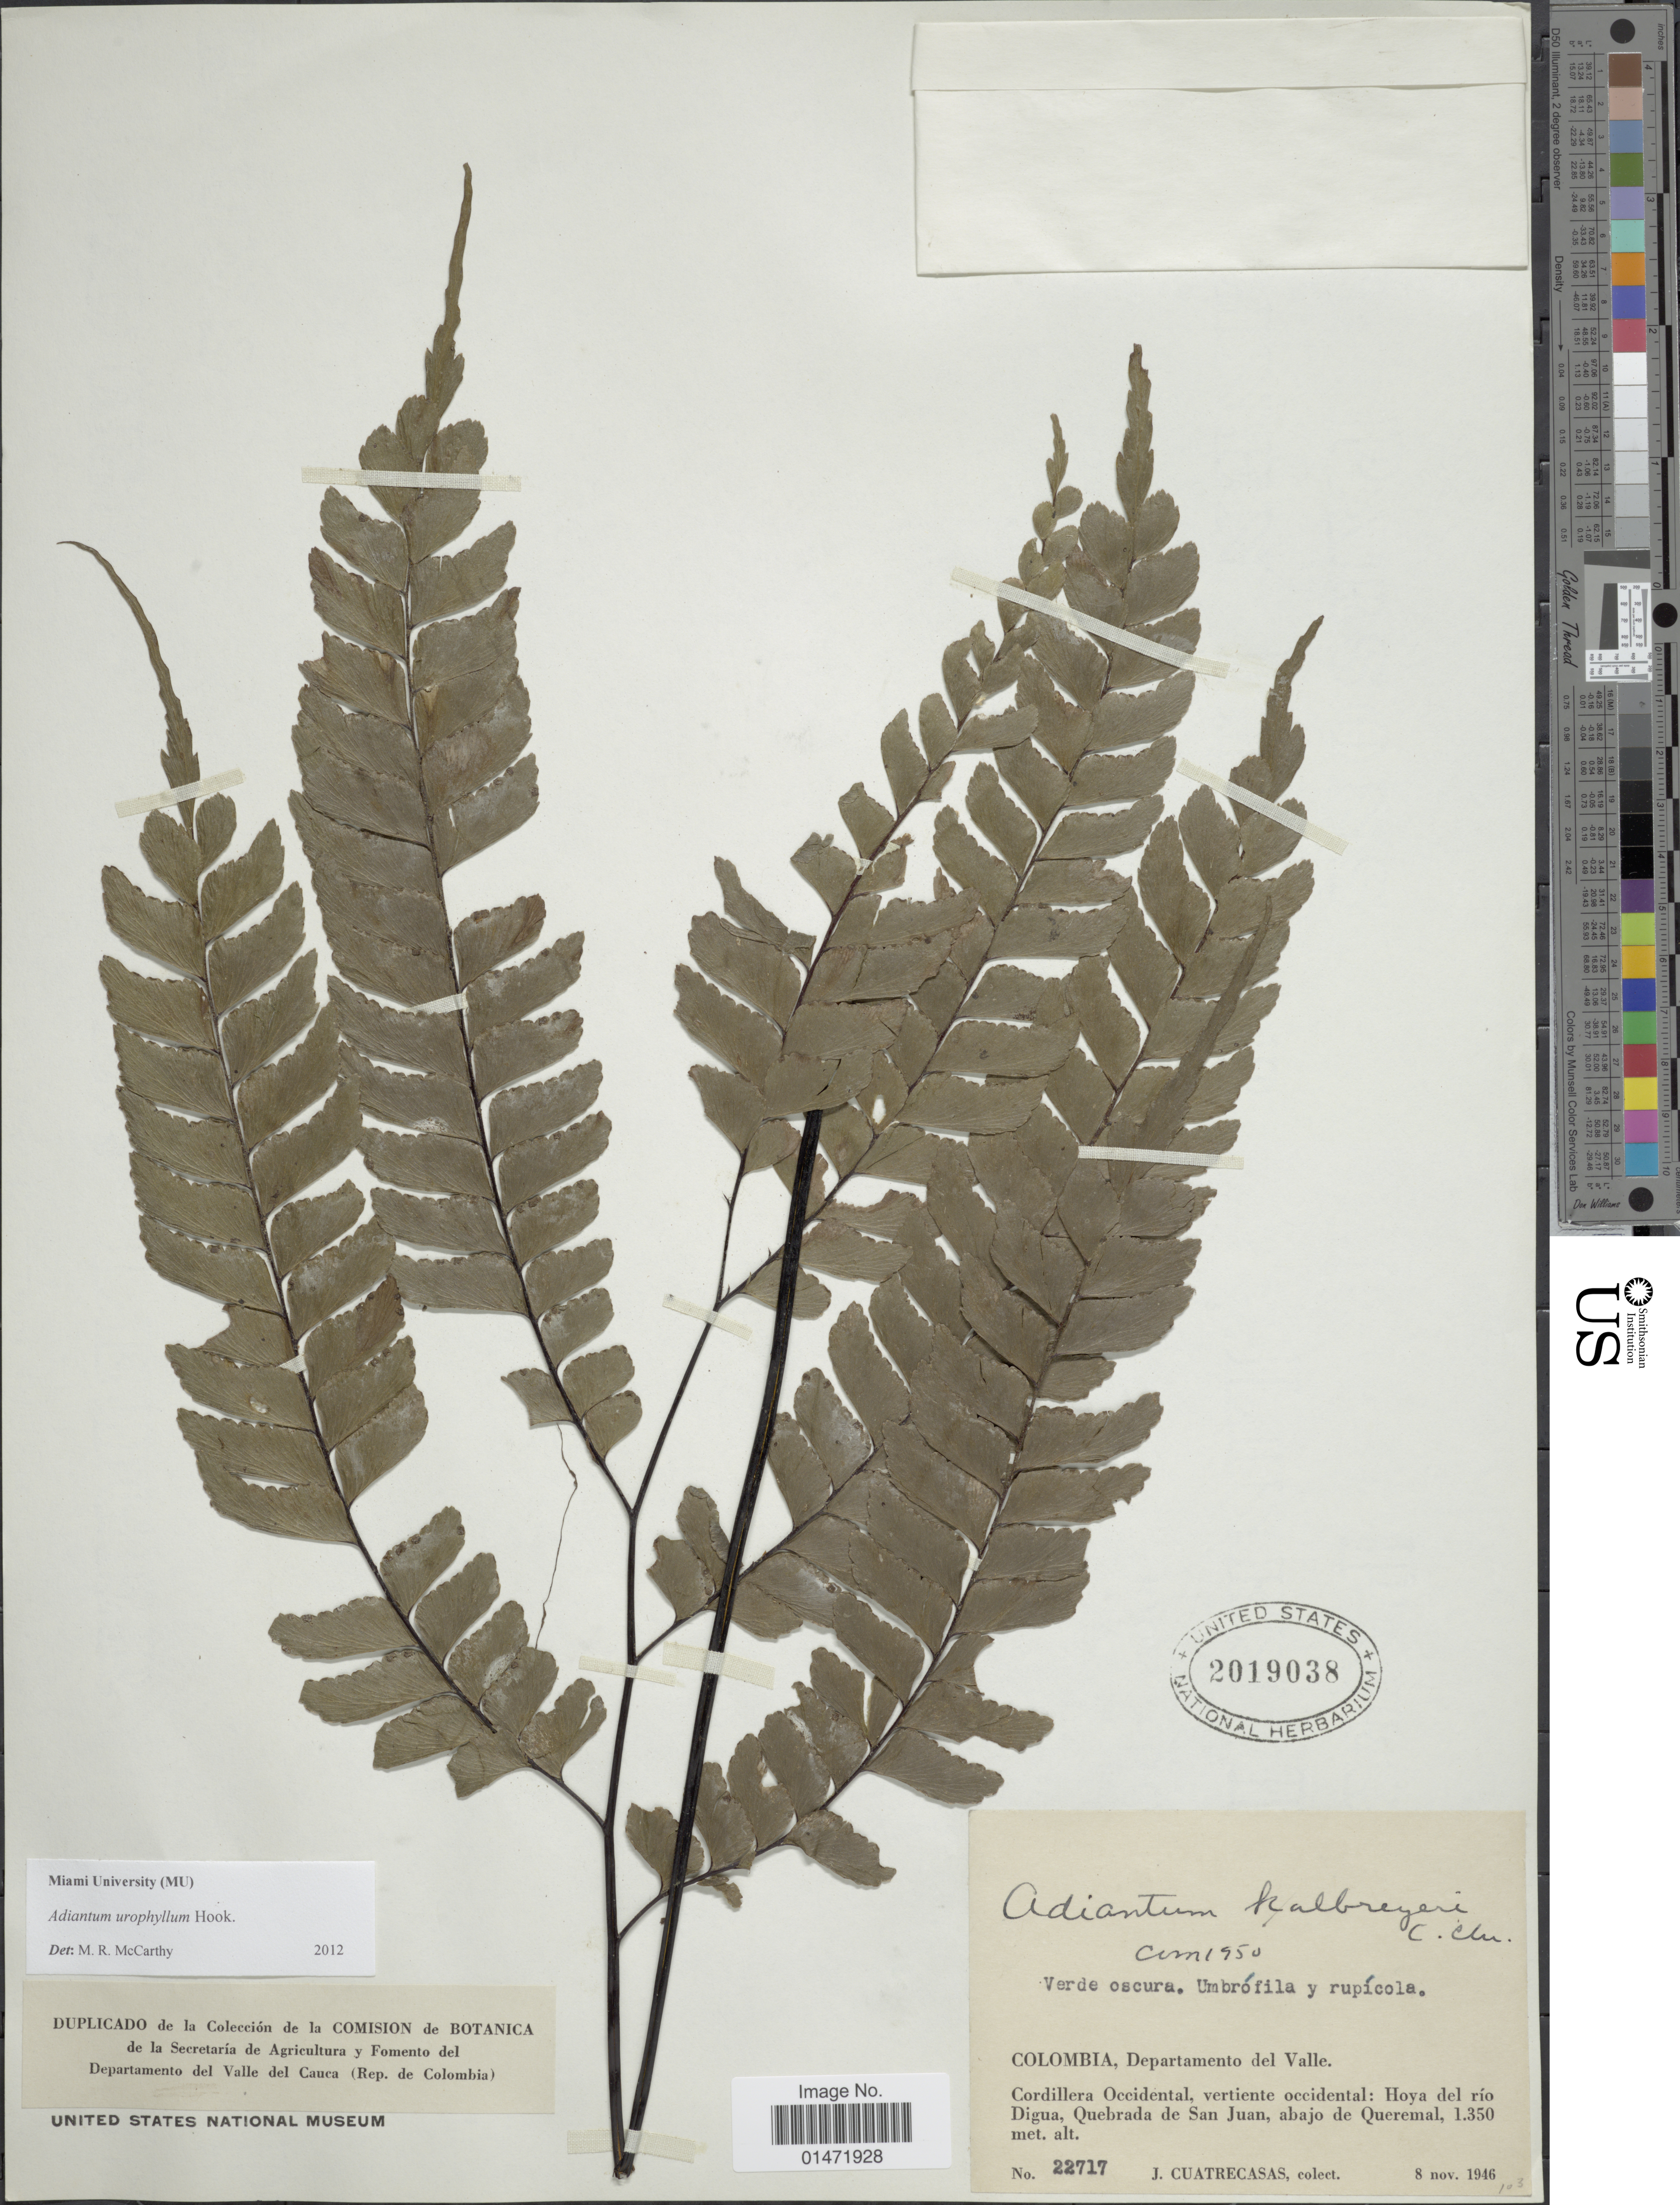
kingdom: Plantae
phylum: Tracheophyta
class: Polypodiopsida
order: Polypodiales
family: Pteridaceae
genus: Adiantum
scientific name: Adiantum urophyllum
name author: Hook.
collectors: J. Cuatrecasas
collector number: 22717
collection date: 1946-11-08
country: Colombia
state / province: Valle del Cauca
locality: Departamento del Valle. Cordillera Occidental, vertiente occidental: Hoya del río Digua, Quebrada de San Juan, abajo de Queremal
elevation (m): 1350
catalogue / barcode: US 2019038